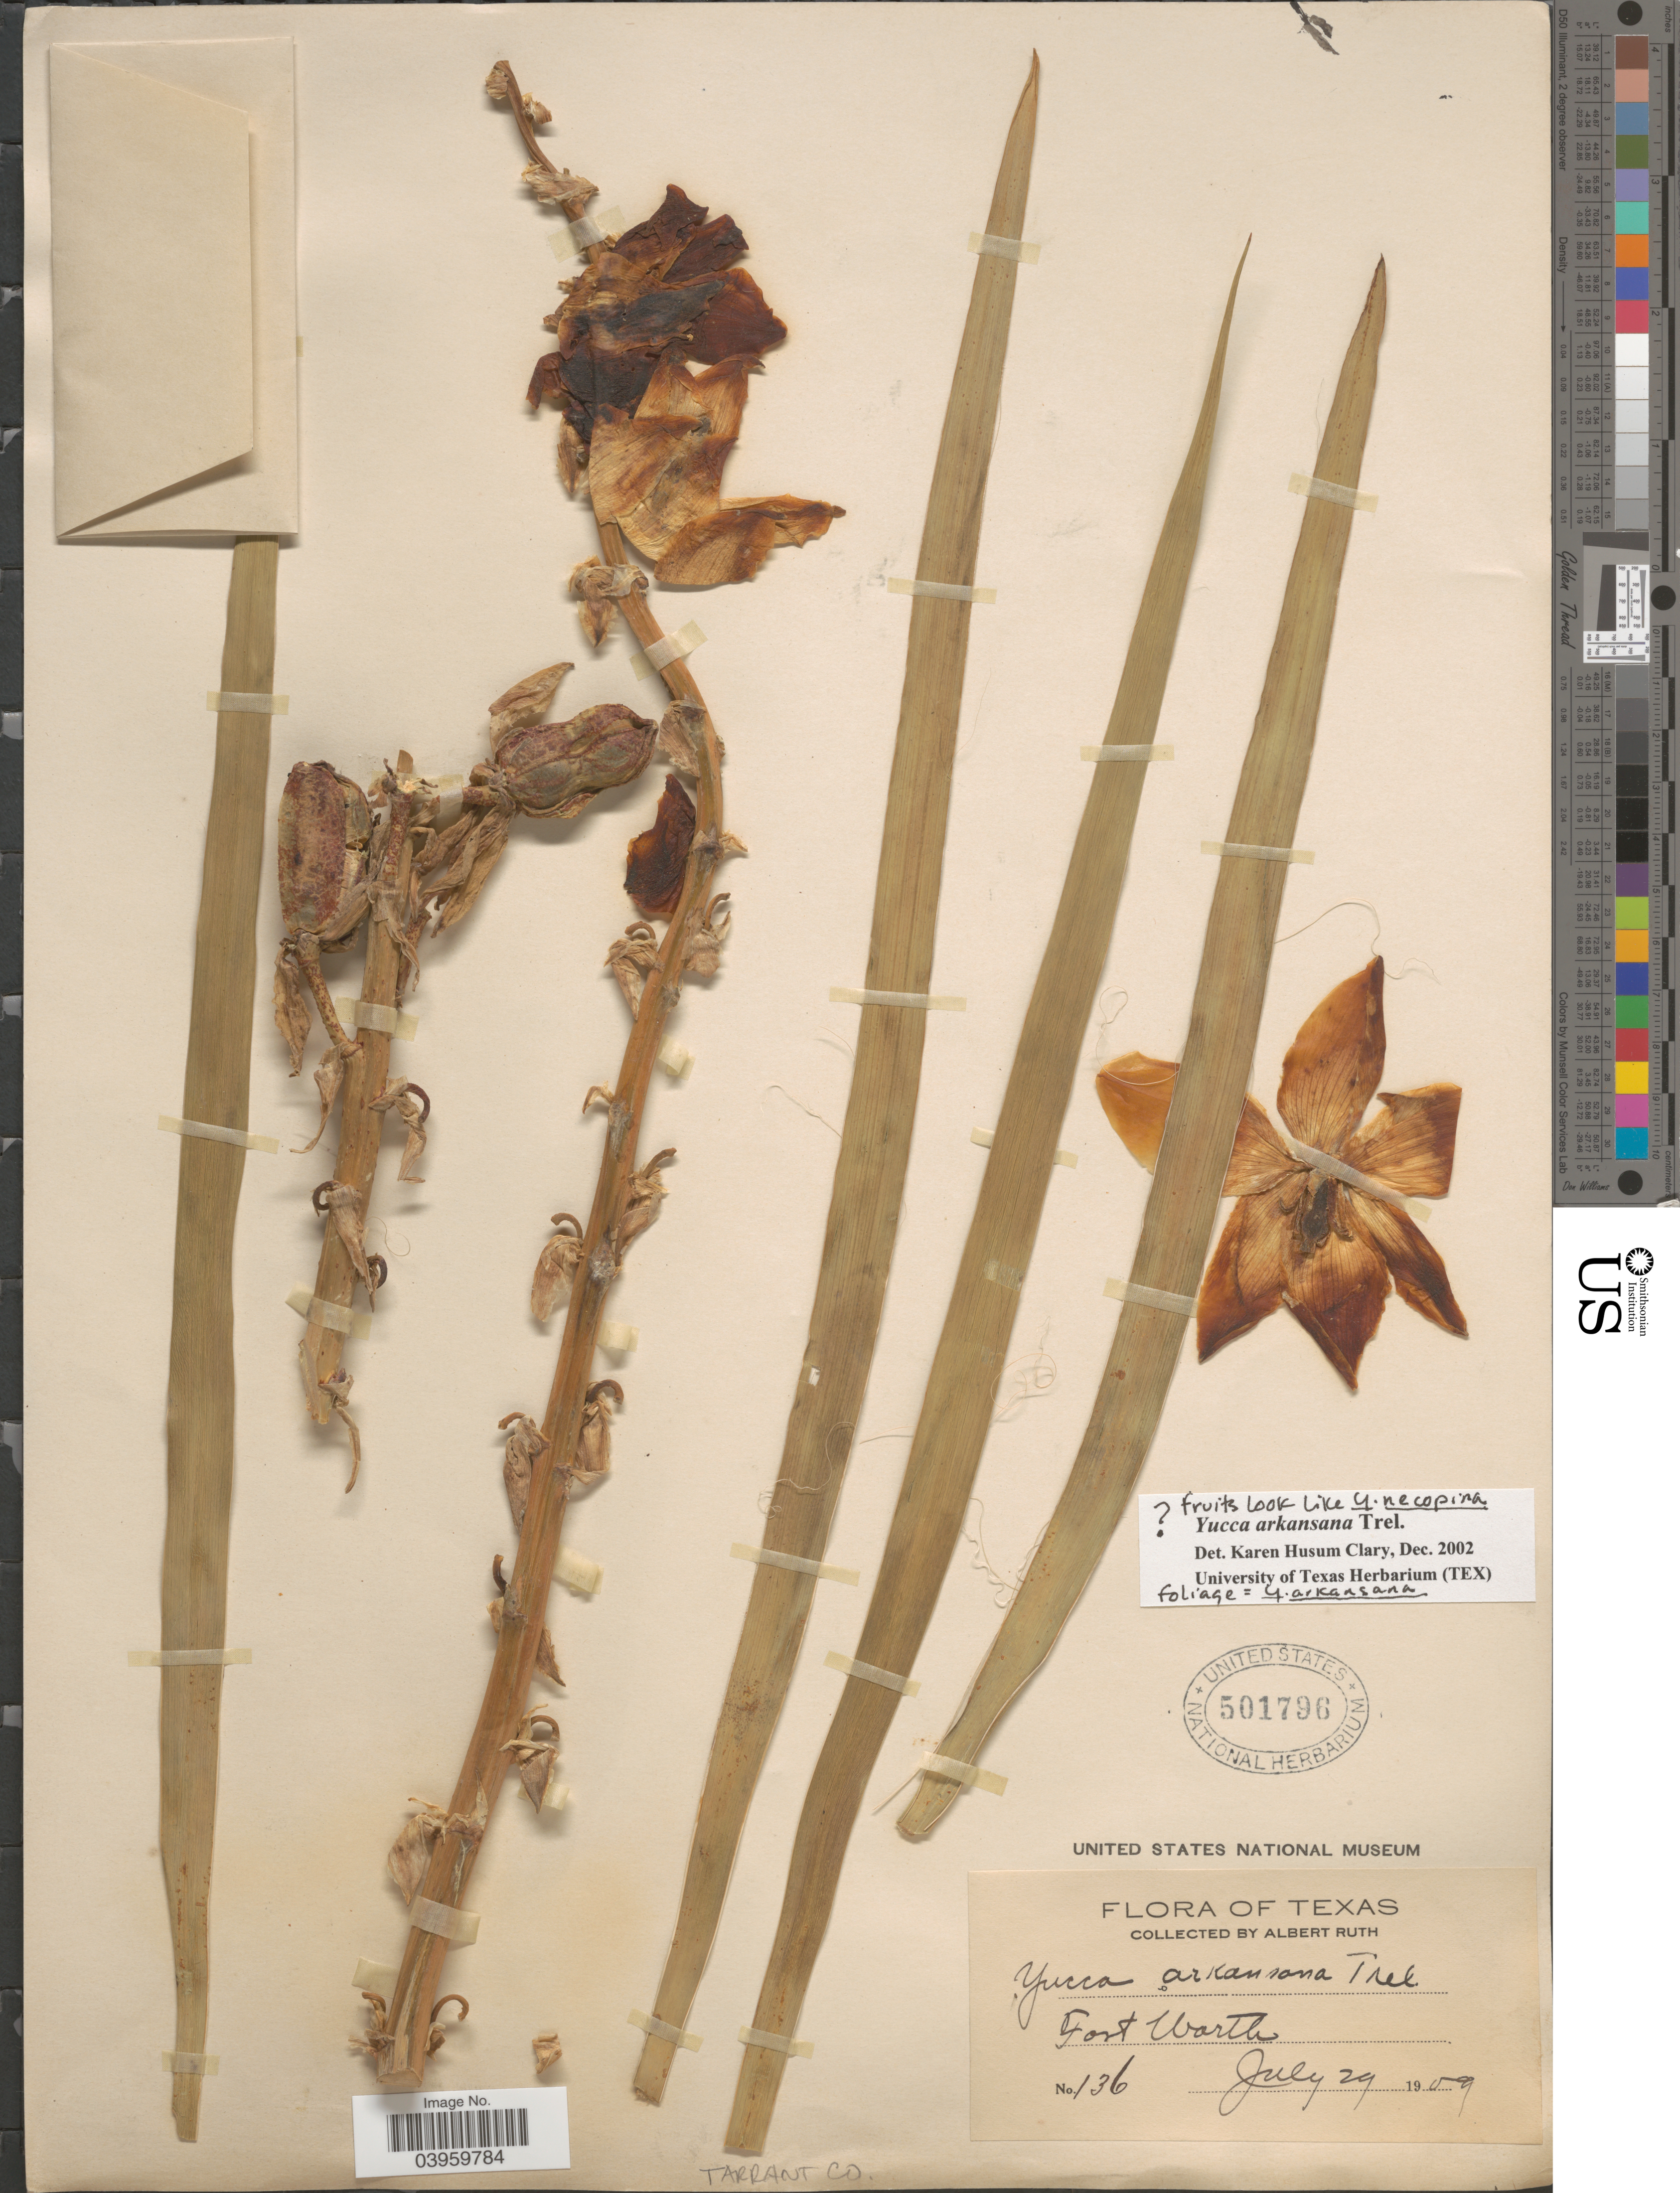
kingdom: Plantae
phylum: Tracheophyta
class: Liliopsida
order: Asparagales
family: Asparagaceae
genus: Yucca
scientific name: Yucca arkansana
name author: Trel.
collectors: A. Ruth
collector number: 136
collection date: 1909-07-29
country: United States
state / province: Texas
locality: Tarrant Co. Fort Worth.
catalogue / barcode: US 501796